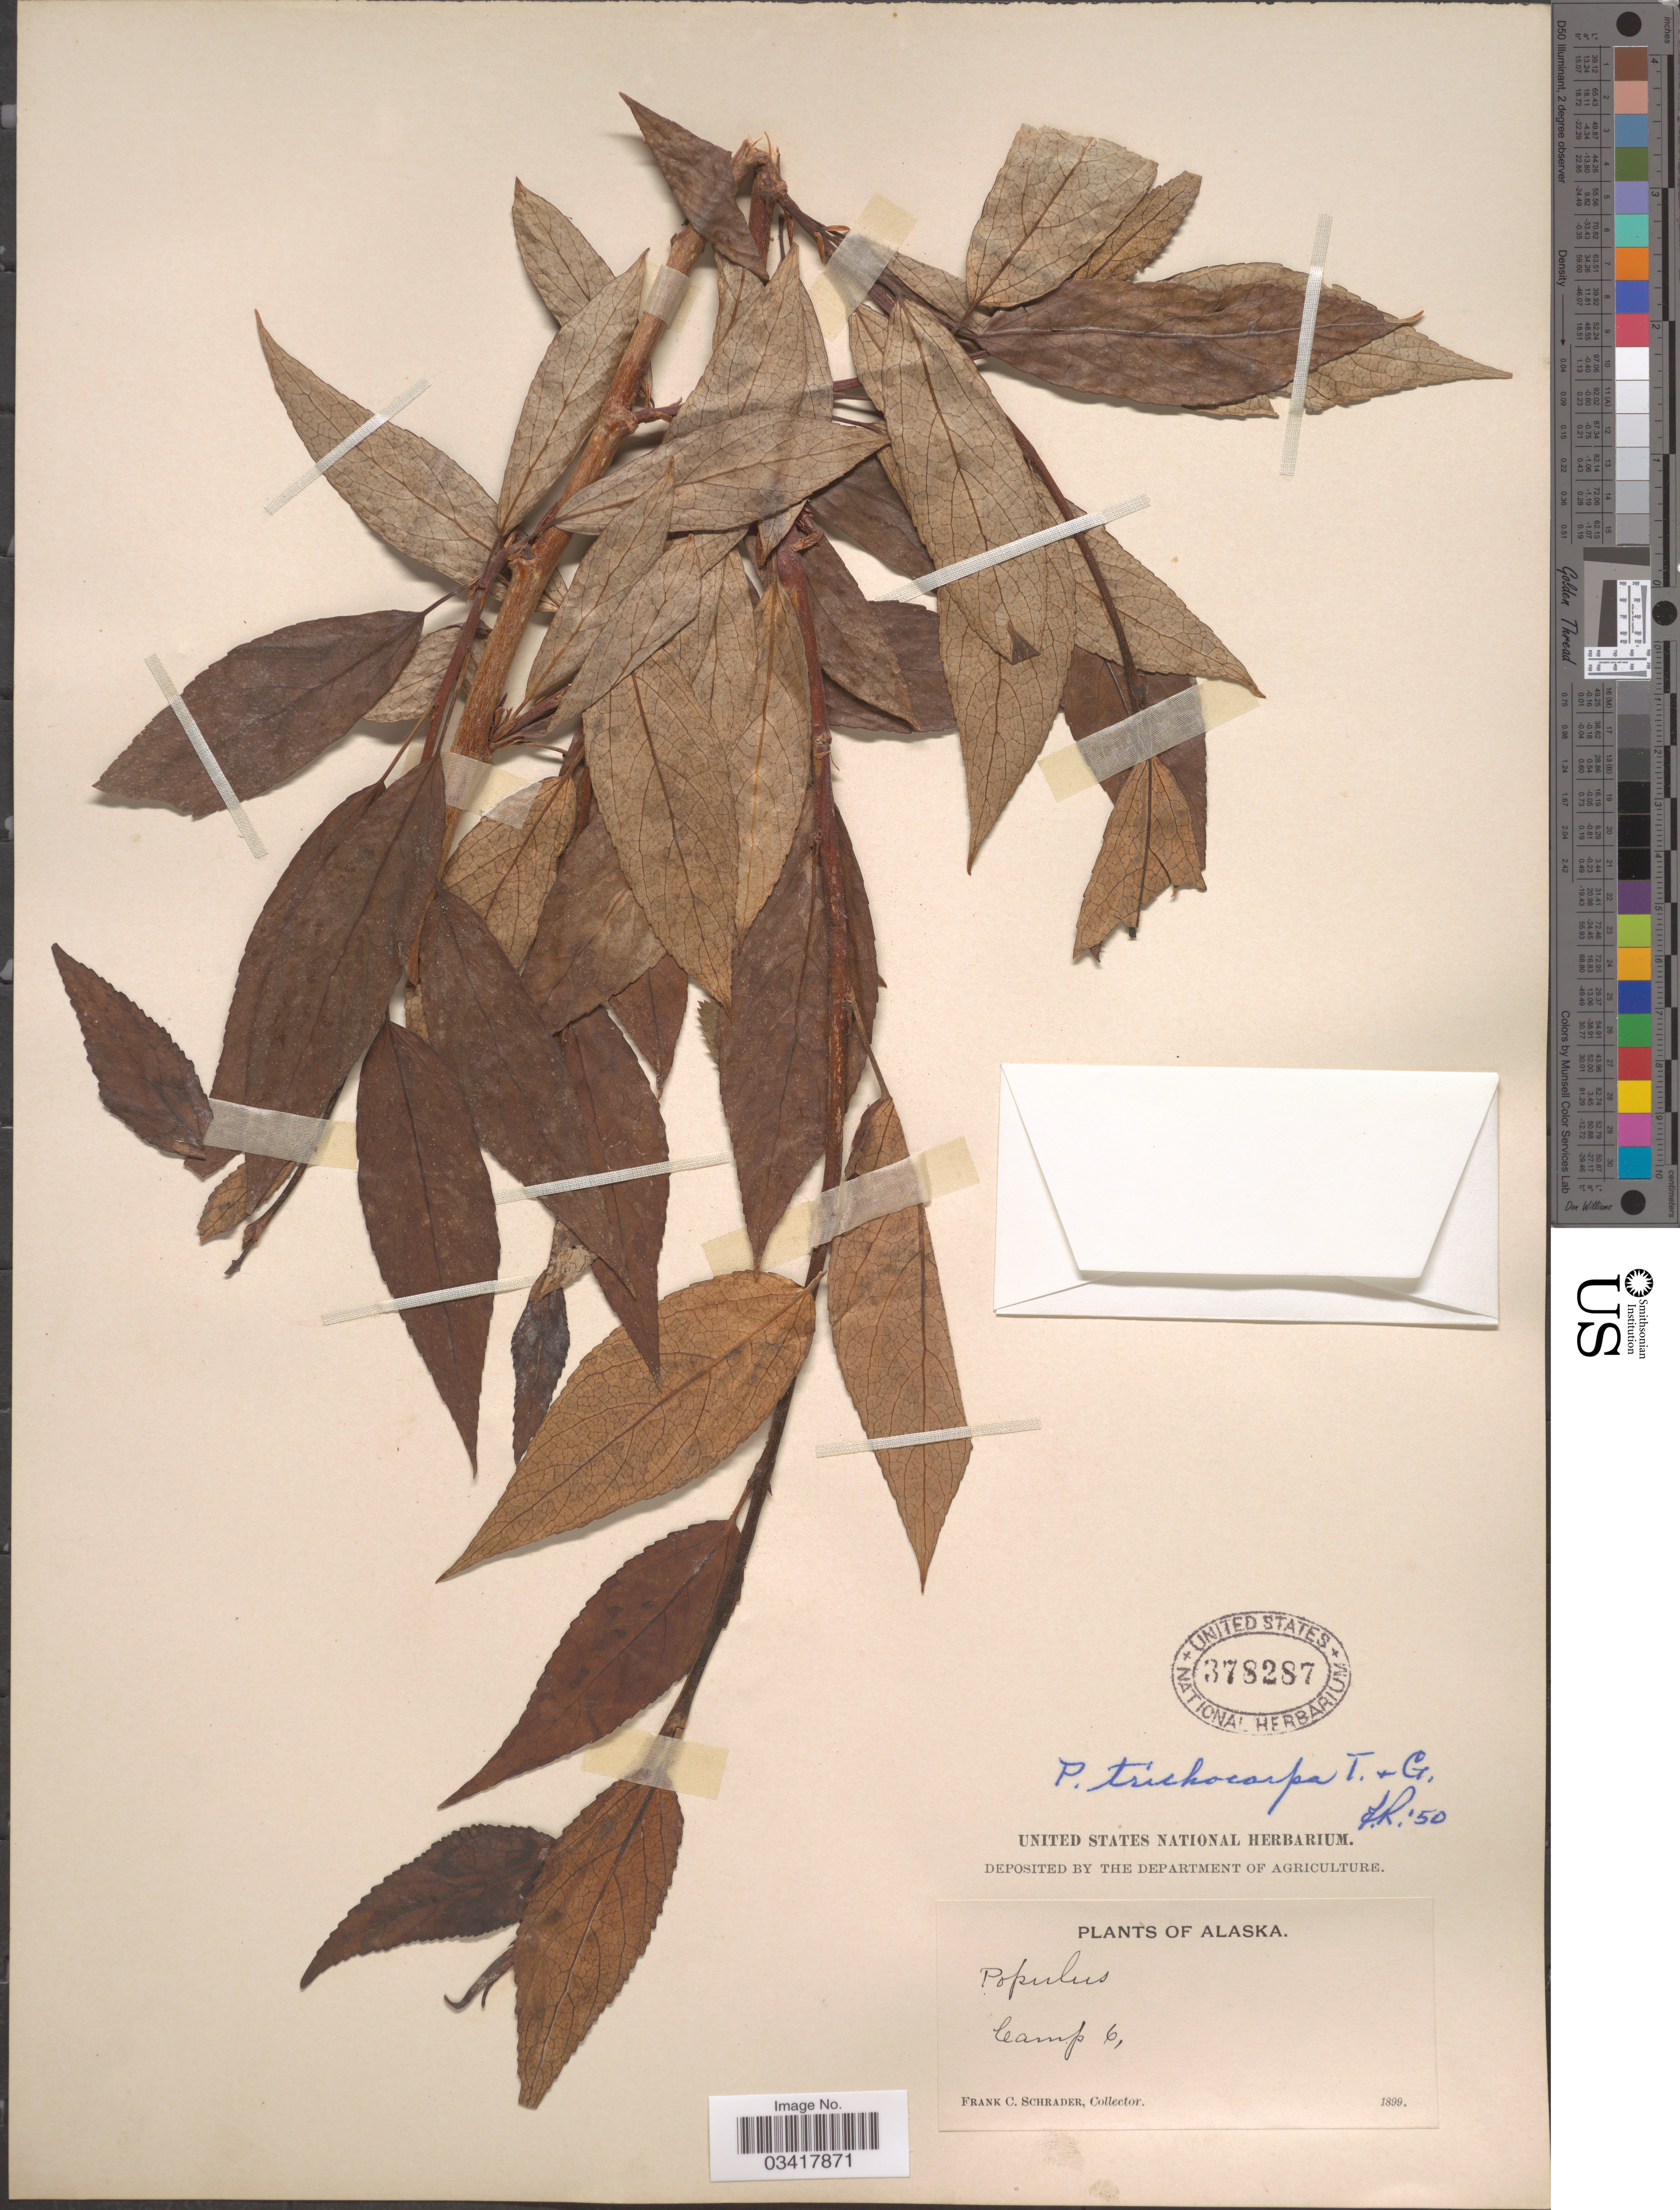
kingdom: Plantae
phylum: Tracheophyta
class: Magnoliopsida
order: Malpighiales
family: Salicaceae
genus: Populus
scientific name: Populus trichocarpa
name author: Torr. & A. Gray ex W. Hook.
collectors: F. C. Schrader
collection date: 1899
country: United States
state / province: Alaska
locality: Camp 6.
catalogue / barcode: US 378287